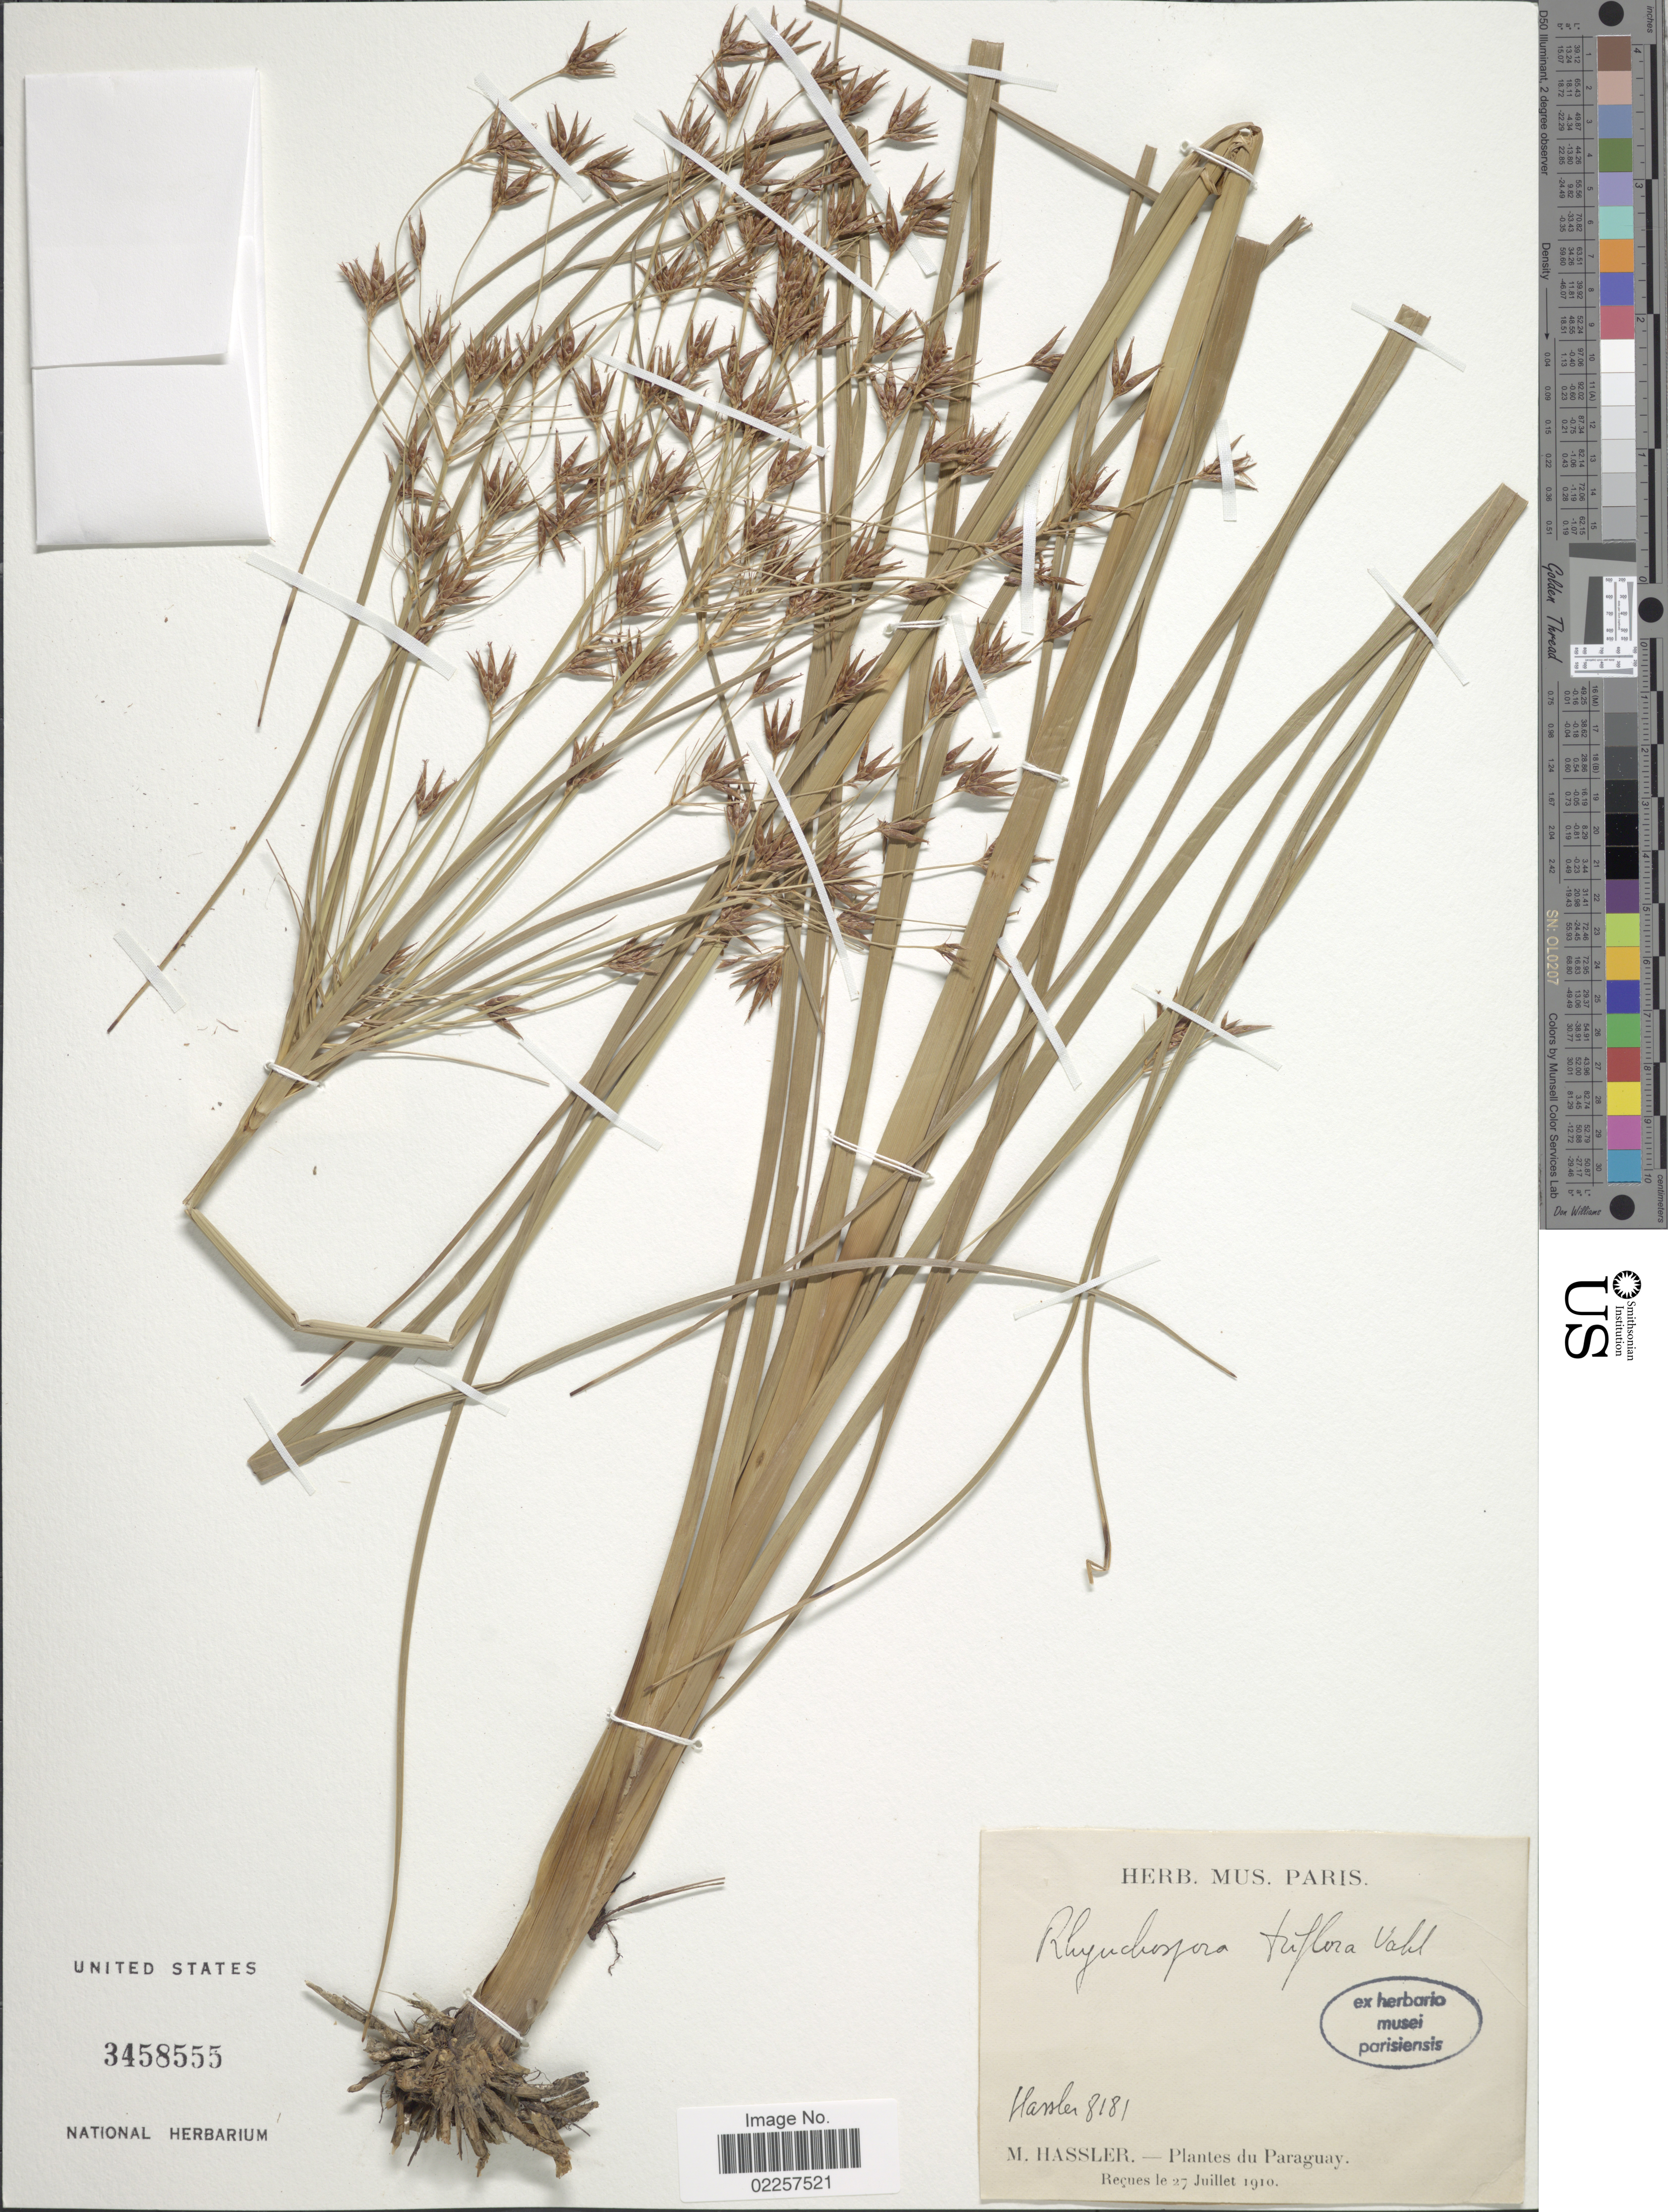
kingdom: Plantae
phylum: Tracheophyta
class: Liliopsida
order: Poales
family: Cyperaceae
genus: Rhynchospora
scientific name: Rhynchospora triflora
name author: Vahl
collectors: M. E. Mathias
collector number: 8181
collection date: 1910-07-27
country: Paraguay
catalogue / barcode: US 3458555